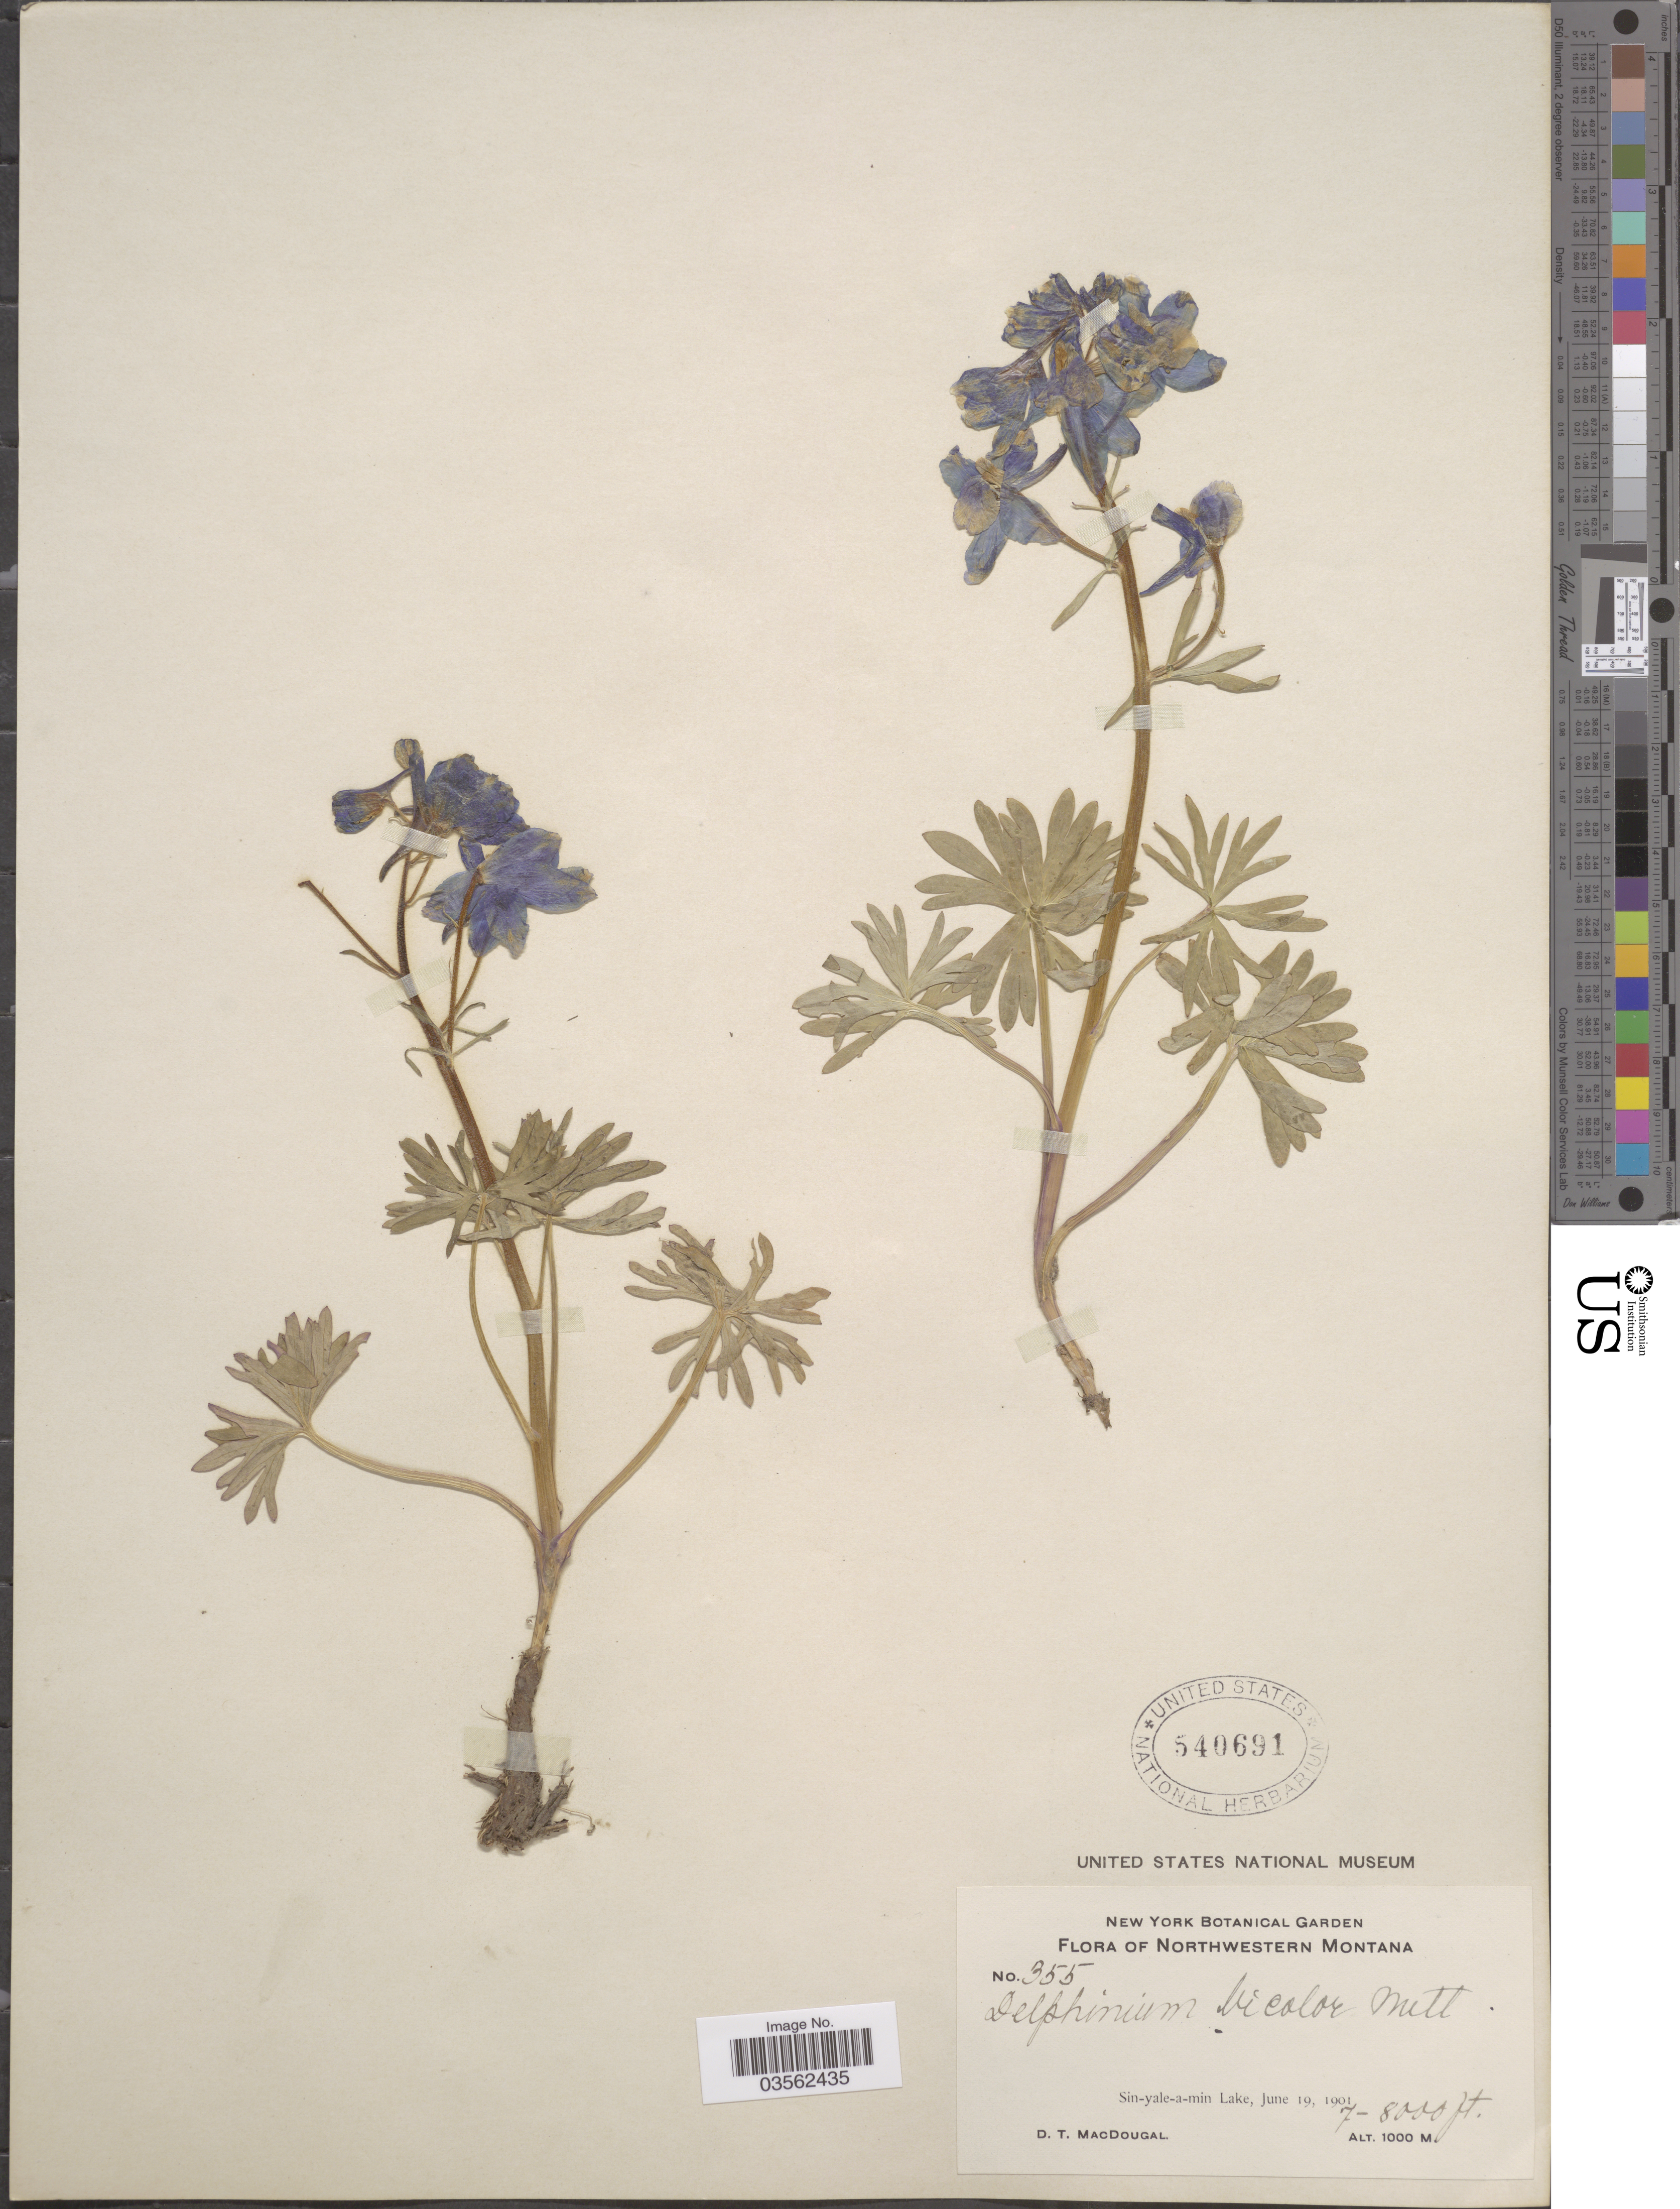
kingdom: Plantae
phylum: Tracheophyta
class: Magnoliopsida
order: Ranunculales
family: Ranunculaceae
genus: Delphinium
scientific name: Delphinium bicolor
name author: Nutt.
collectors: D. T. MacDougal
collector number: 355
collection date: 1901-06-19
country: United States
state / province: Montana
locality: Northwestern Montana. Sin-yale-a-min Lake.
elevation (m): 1000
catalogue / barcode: US 540691